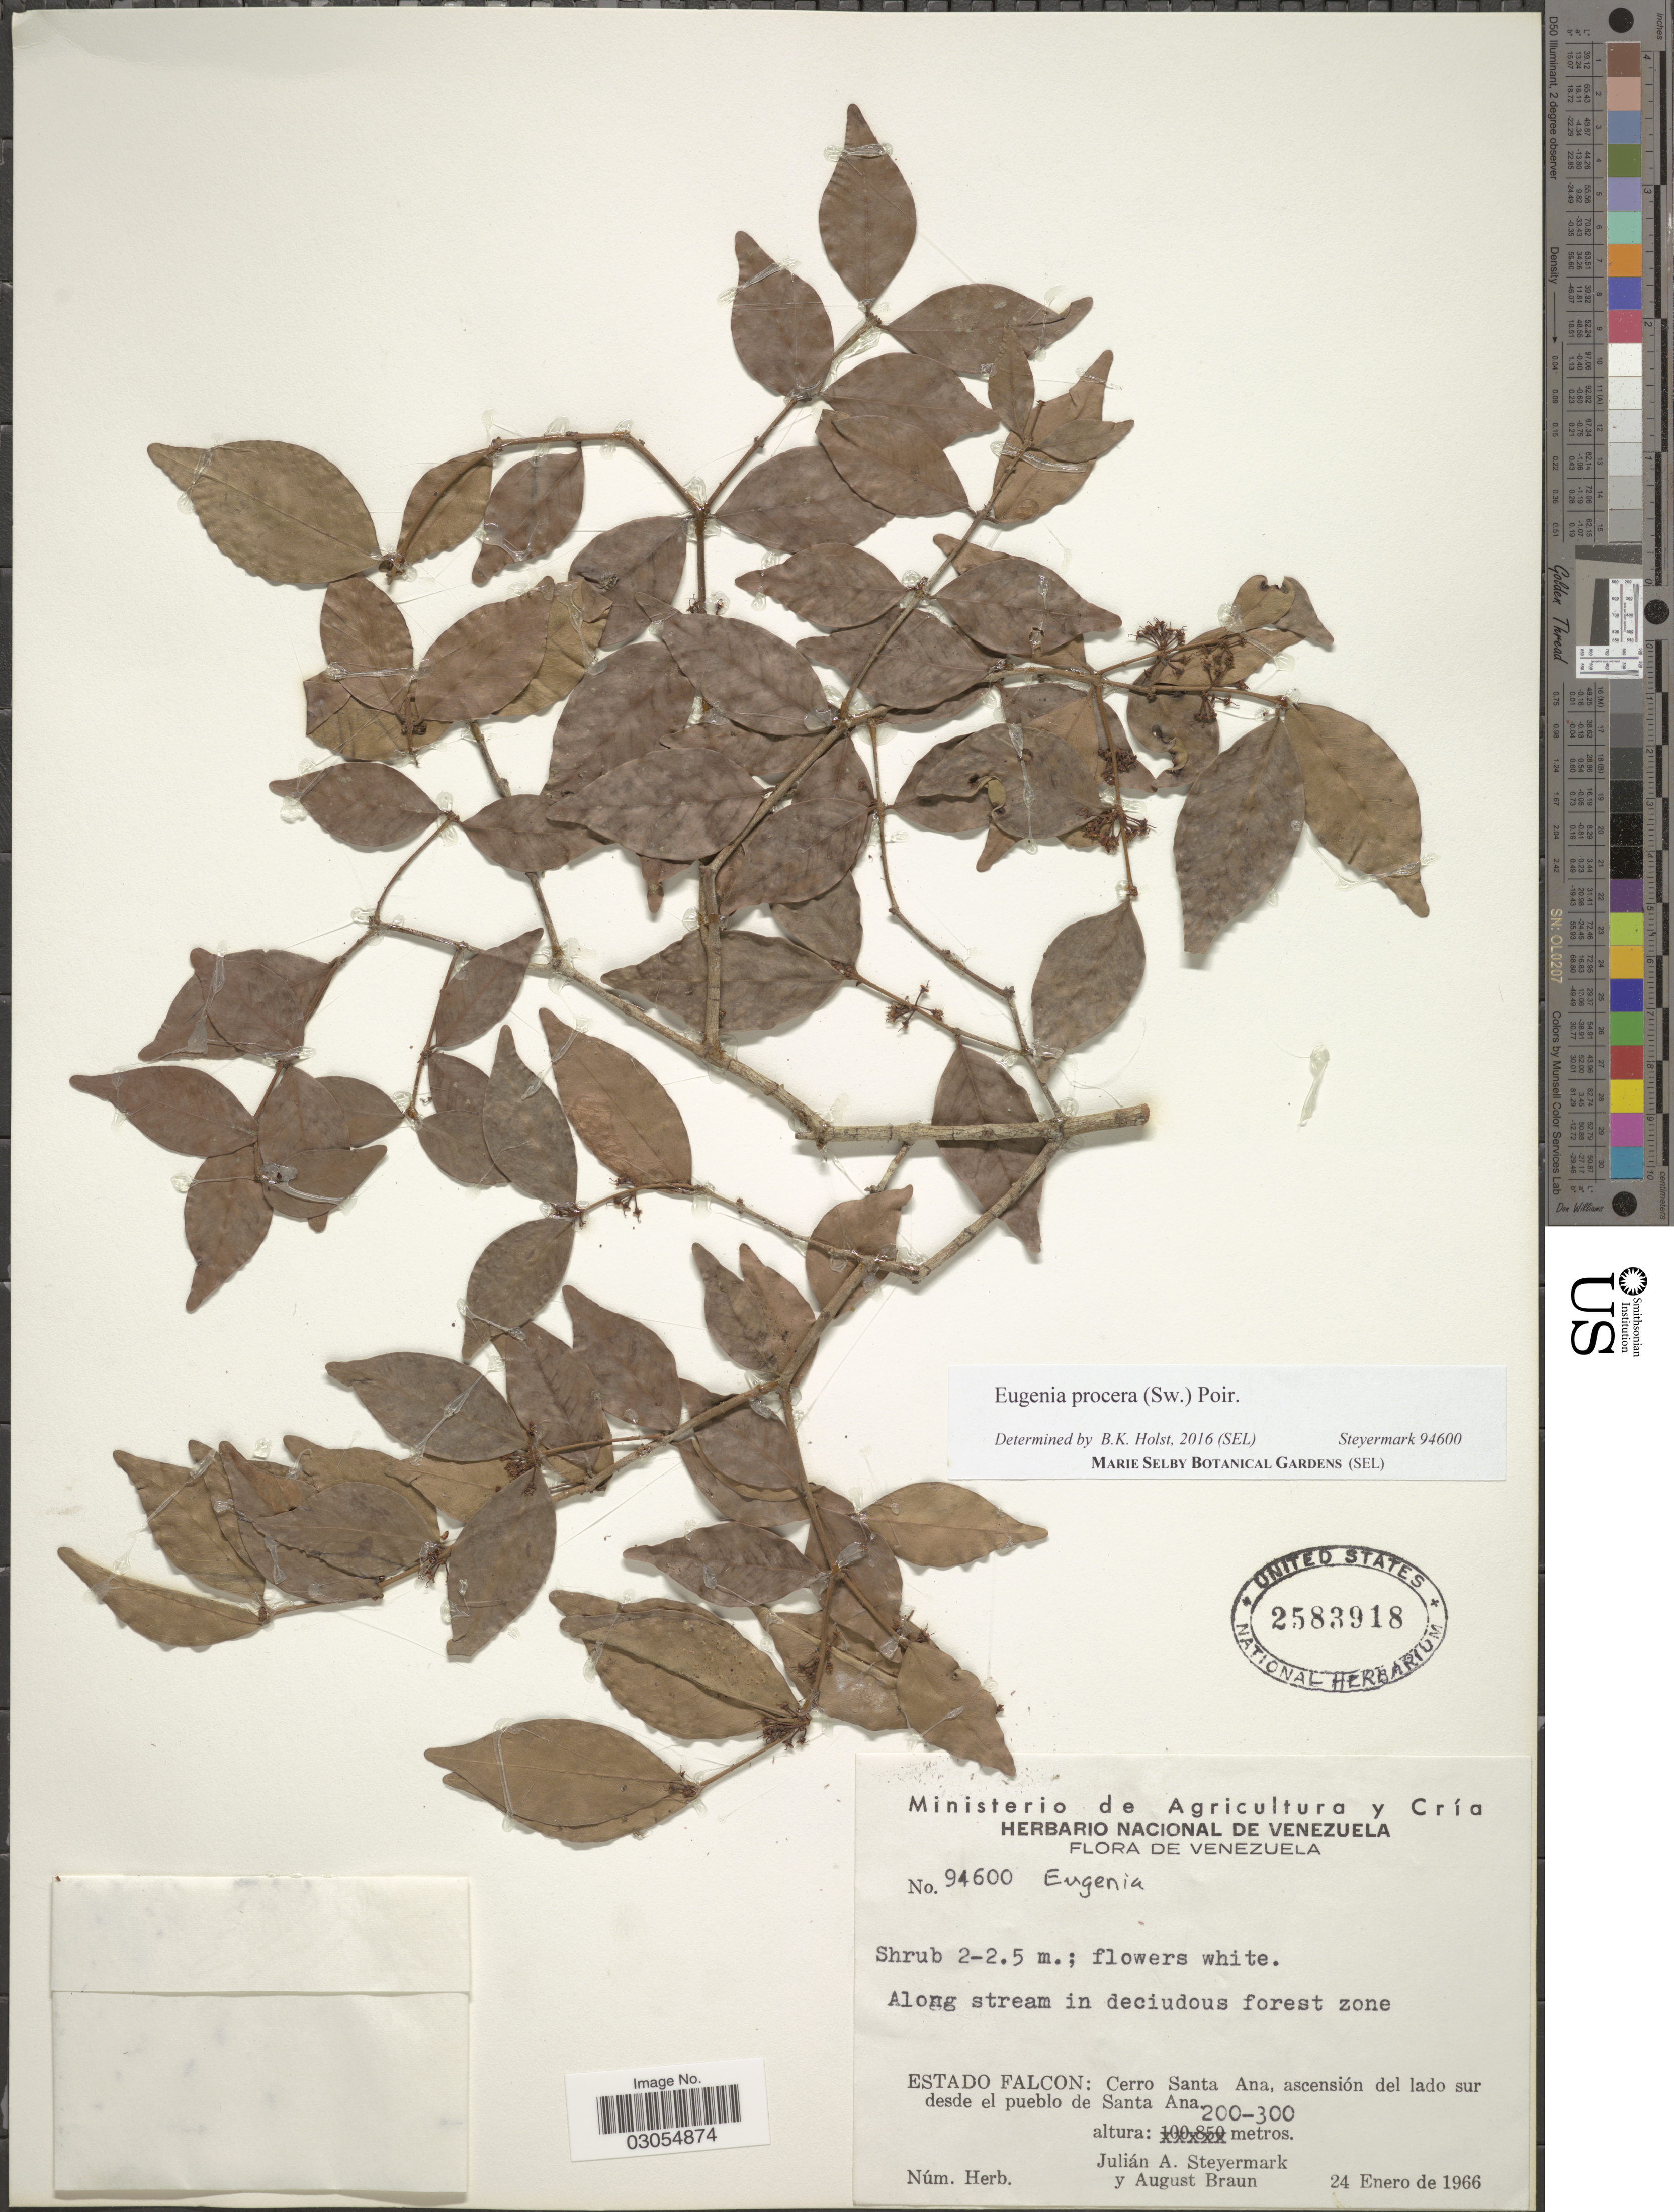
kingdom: Plantae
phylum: Tracheophyta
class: Magnoliopsida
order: Myrtales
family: Myrtaceae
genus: Eugenia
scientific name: Eugenia procera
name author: (Sw.) Poir.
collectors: J. Steyermark & A. Braun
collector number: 94600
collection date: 1966-01-24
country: Venezuela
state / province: Falcón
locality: Cerro Santa Ana, ascensión del lado sur desde el pueblo de Santa Ana.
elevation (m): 200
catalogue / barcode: US 2583918